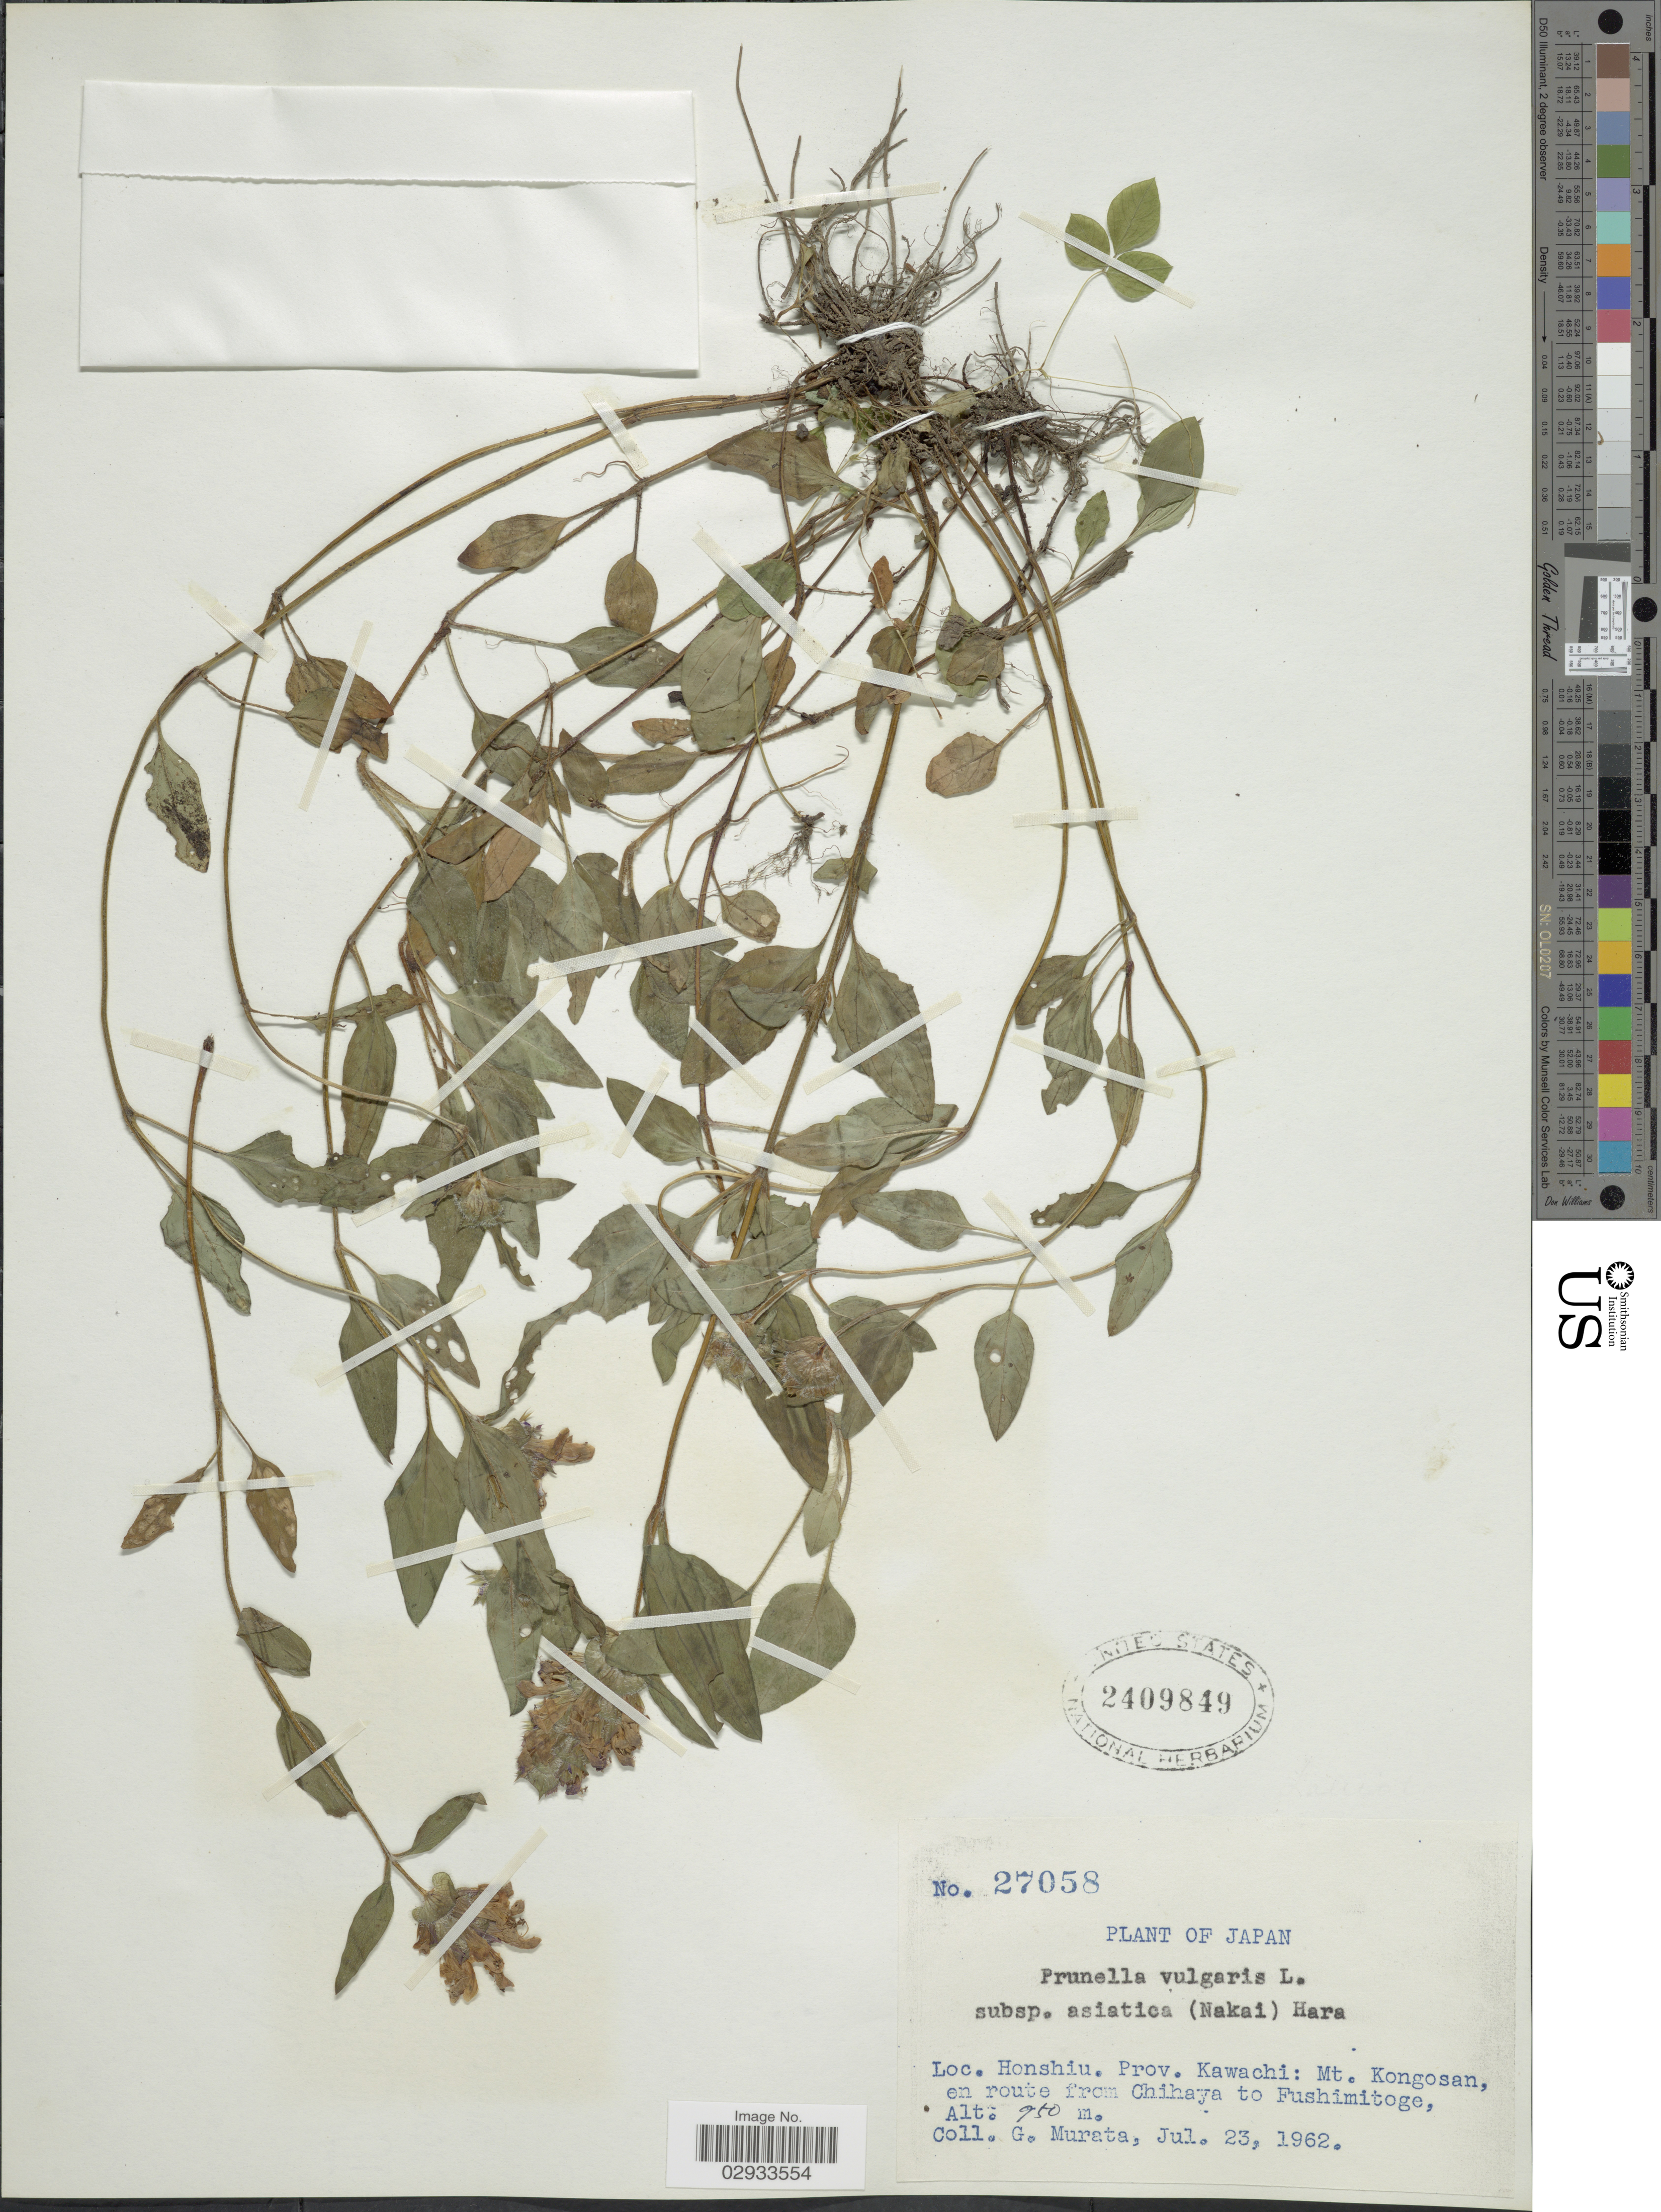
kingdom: Plantae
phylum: Tracheophyta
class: Magnoliopsida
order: Lamiales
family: Lamiaceae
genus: Prunella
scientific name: Prunella vulgaris subsp. asiatica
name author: H. Hara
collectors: G. Murata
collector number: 27058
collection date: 1962-07-23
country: Japan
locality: Honshiu, Prov. Kawachi: Mt. Kongosan, en route from Chihaya to Fushimitoge.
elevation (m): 950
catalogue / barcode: US 2409849